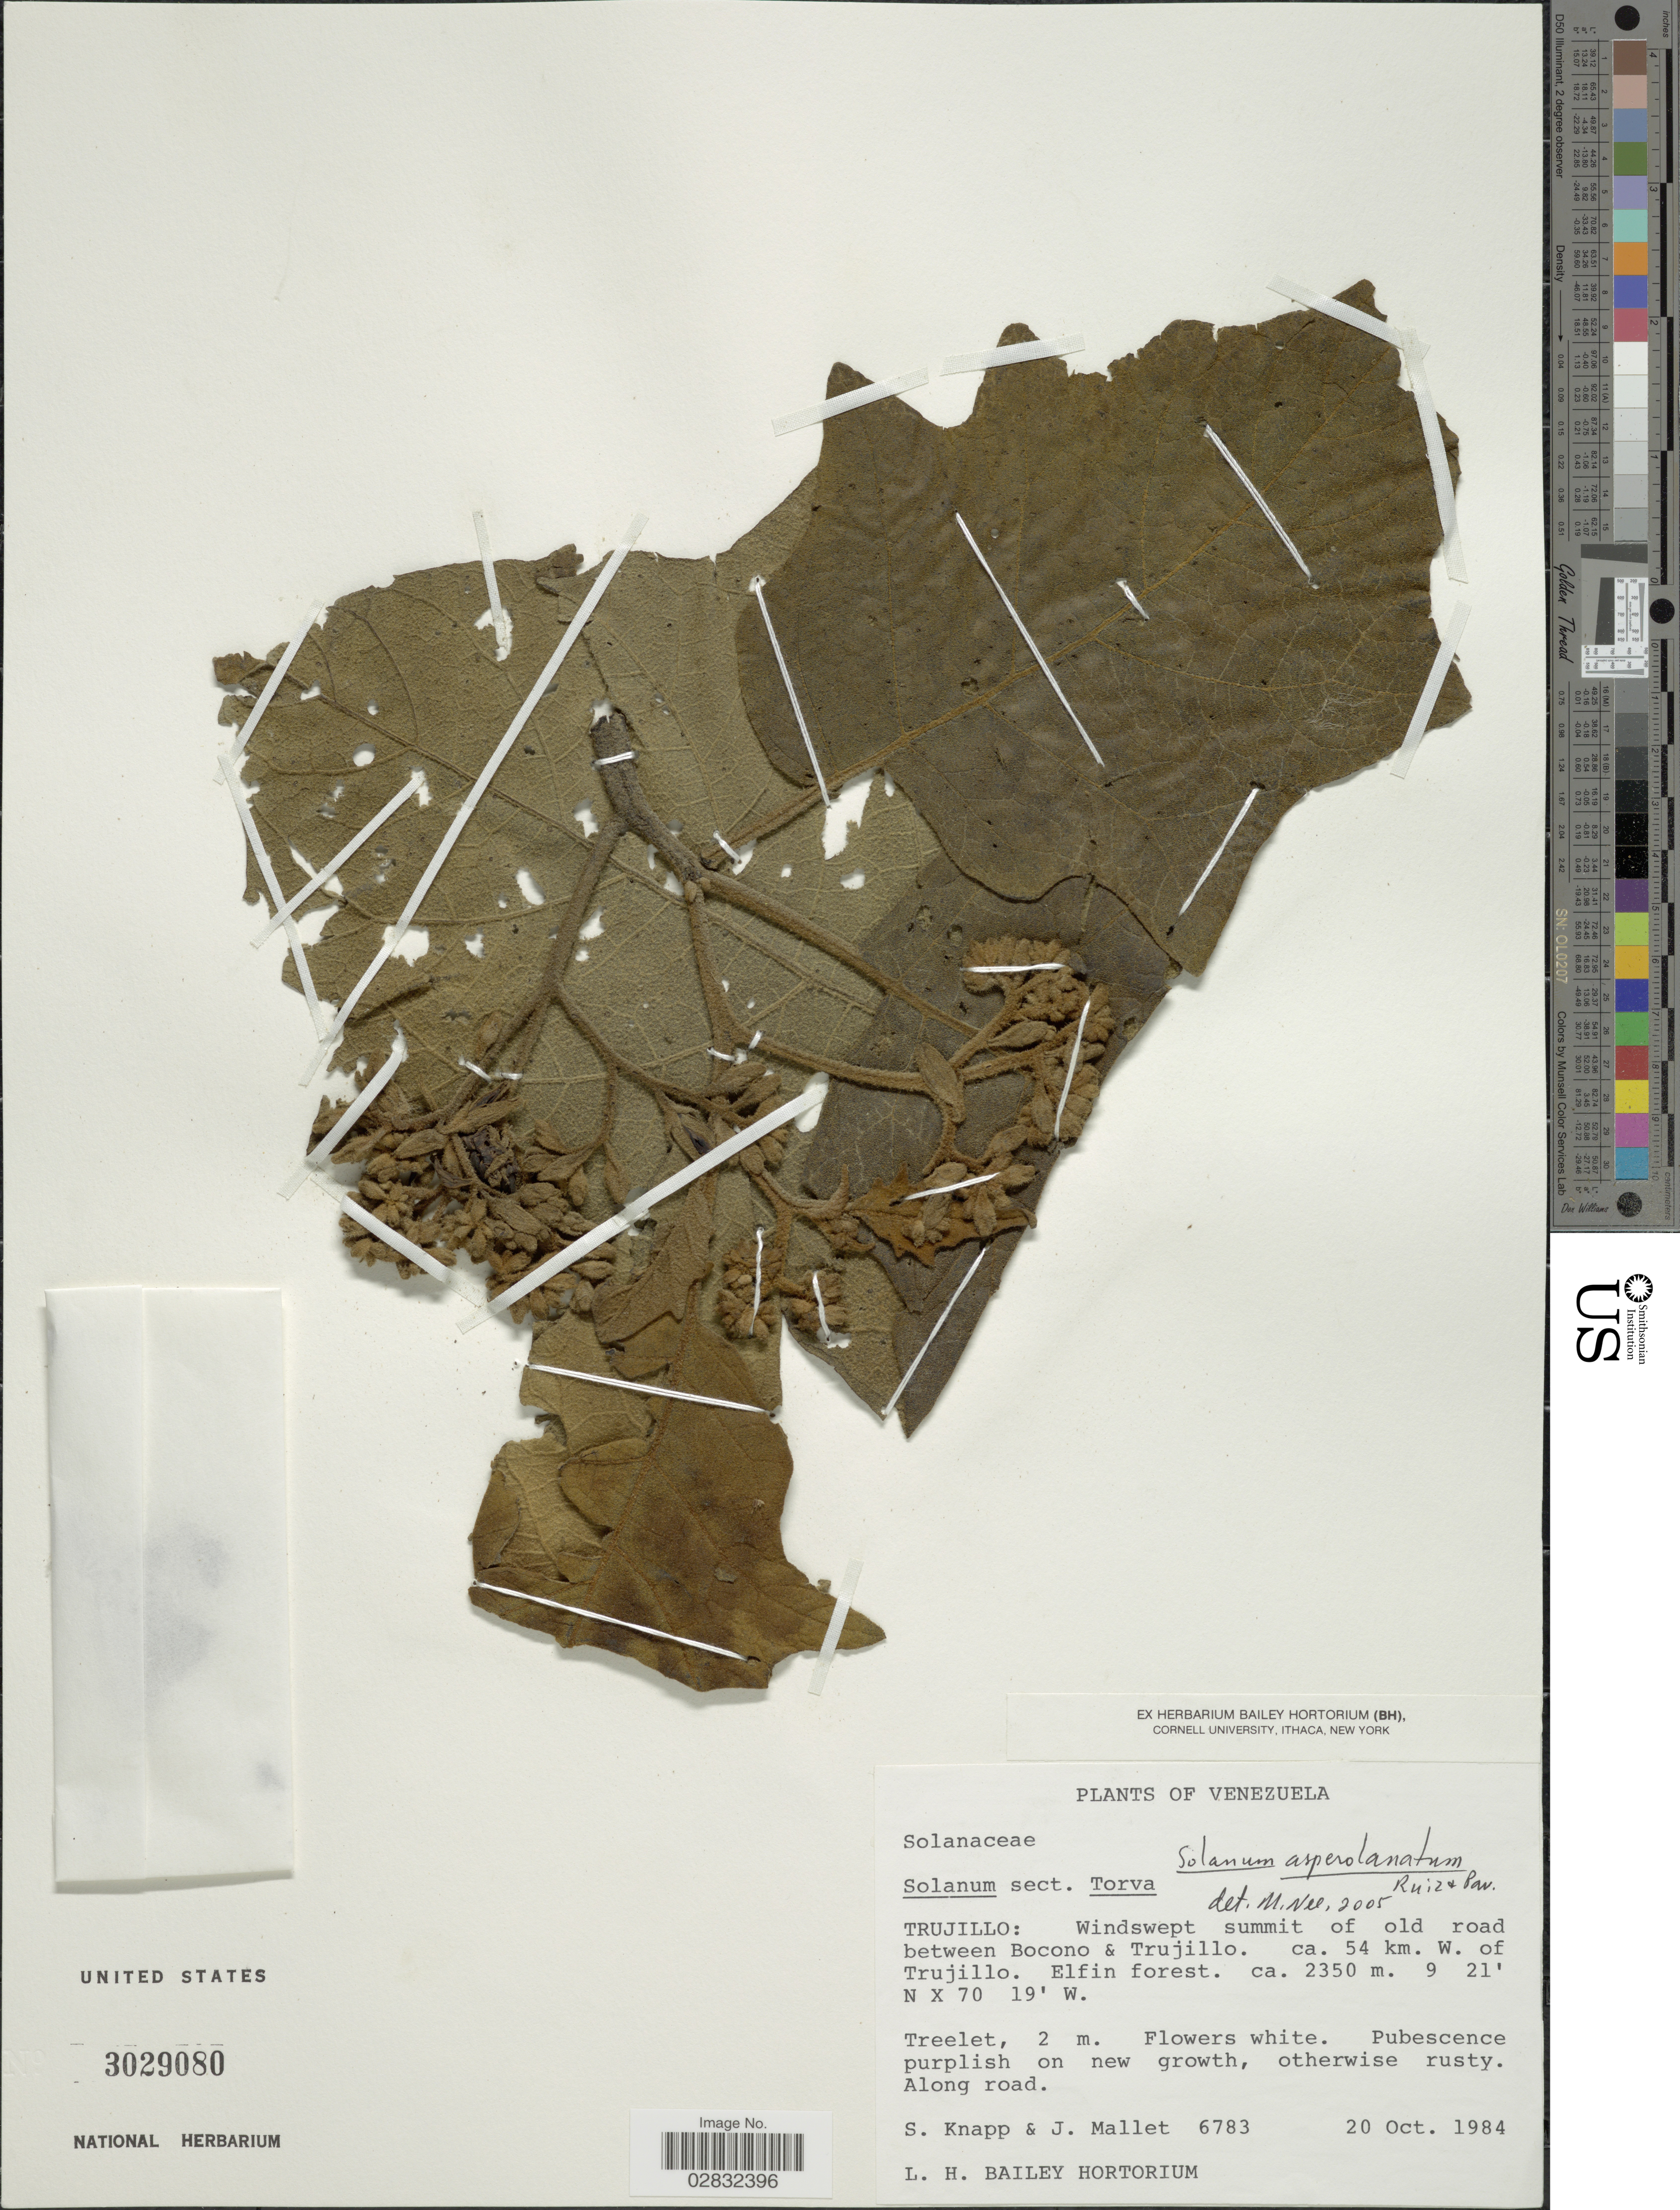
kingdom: Plantae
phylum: Tracheophyta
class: Magnoliopsida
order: Solanales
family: Solanaceae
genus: Solanum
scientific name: Solanum asperolatum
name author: Ruiz & Pav.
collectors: S. Knapp & J. Mallet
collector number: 6783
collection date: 1984-10-20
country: Venezuela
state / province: Trujillo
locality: Trujillo: Windswept summit of old road between Bocono & Trujillo, ca. 54 km. W. of Trujillo, Elfin forest.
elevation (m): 2350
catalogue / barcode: US 3029080